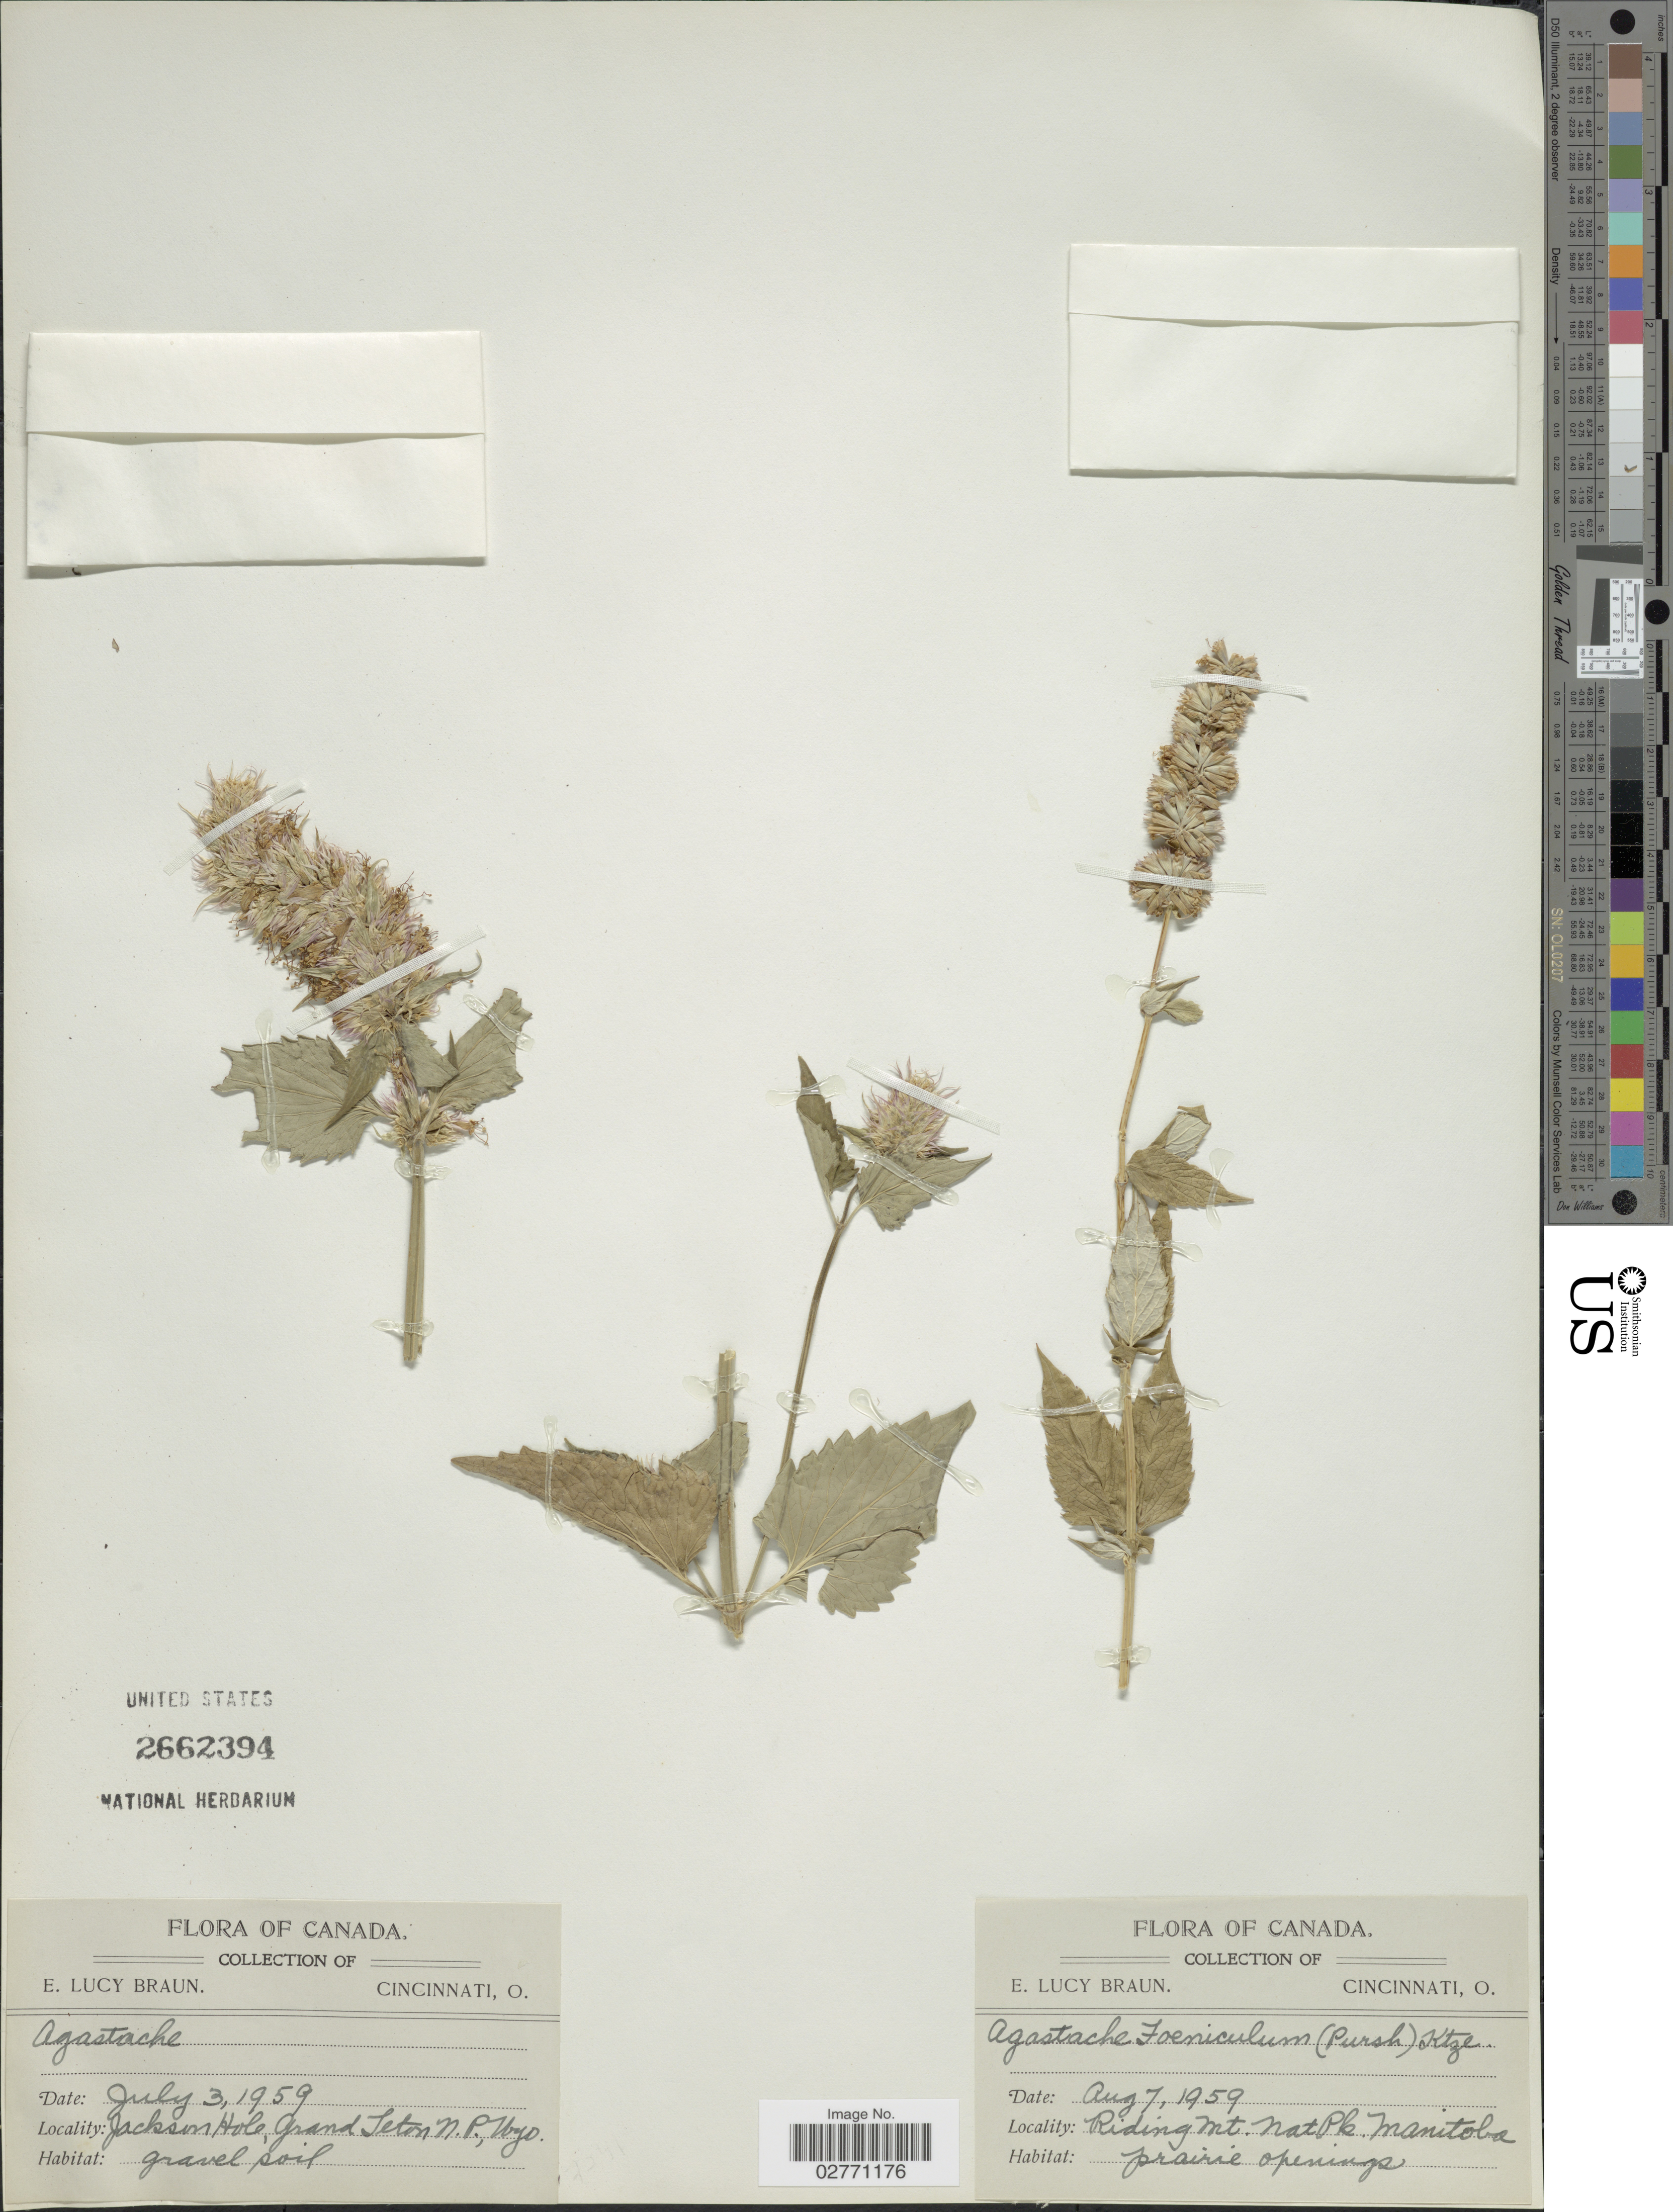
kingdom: Plantae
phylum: Tracheophyta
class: Magnoliopsida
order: Lamiales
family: Lamiaceae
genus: Agastache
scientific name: Agastache foeniculum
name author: (Pursh) Kuntze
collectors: E. L. Braun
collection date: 1959-08-07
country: Canada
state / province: Manitoba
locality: Riding Mt. Nat. Pk. Manitoba.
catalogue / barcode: US 2662394-2